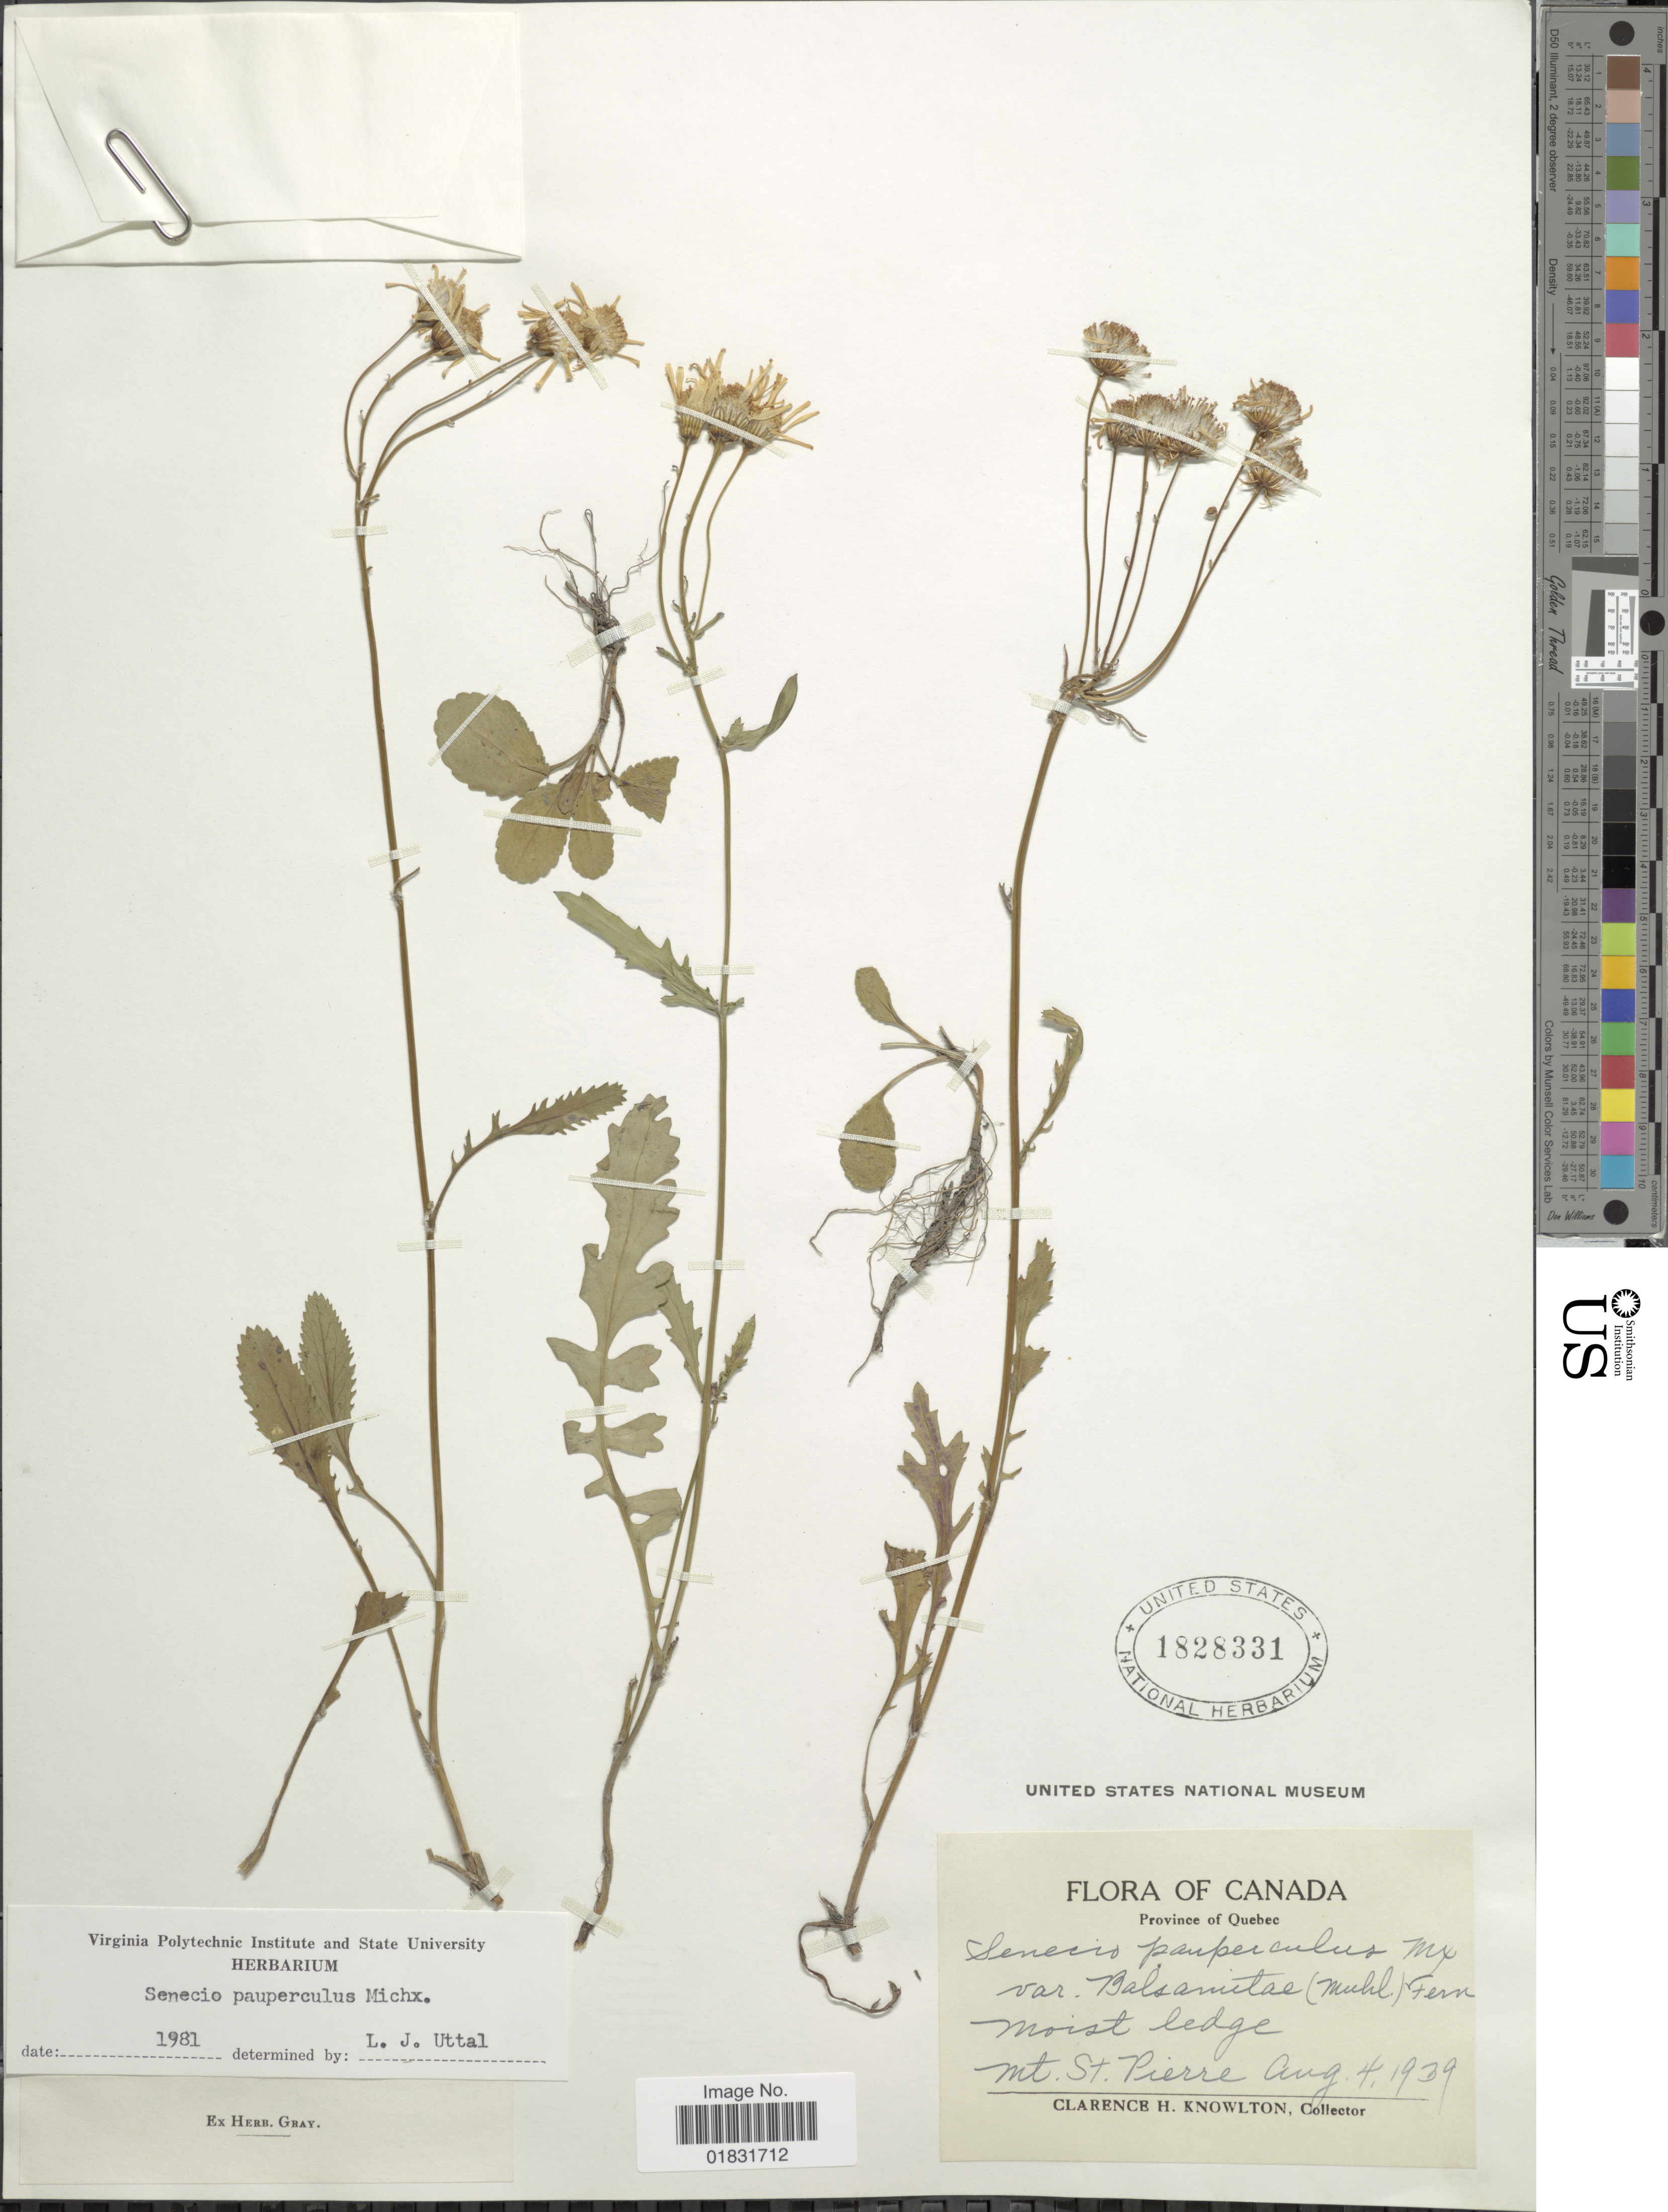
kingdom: Plantae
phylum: Tracheophyta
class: Magnoliopsida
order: Asterales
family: Asteraceae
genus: Packera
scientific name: Packera paupercula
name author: (Michx.) Á. Löve & D. Löve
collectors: C. H. Knowlton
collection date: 1939-08-04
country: Canada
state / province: Quebec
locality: Moist ledge, Mt St Pierre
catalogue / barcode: US 1828331